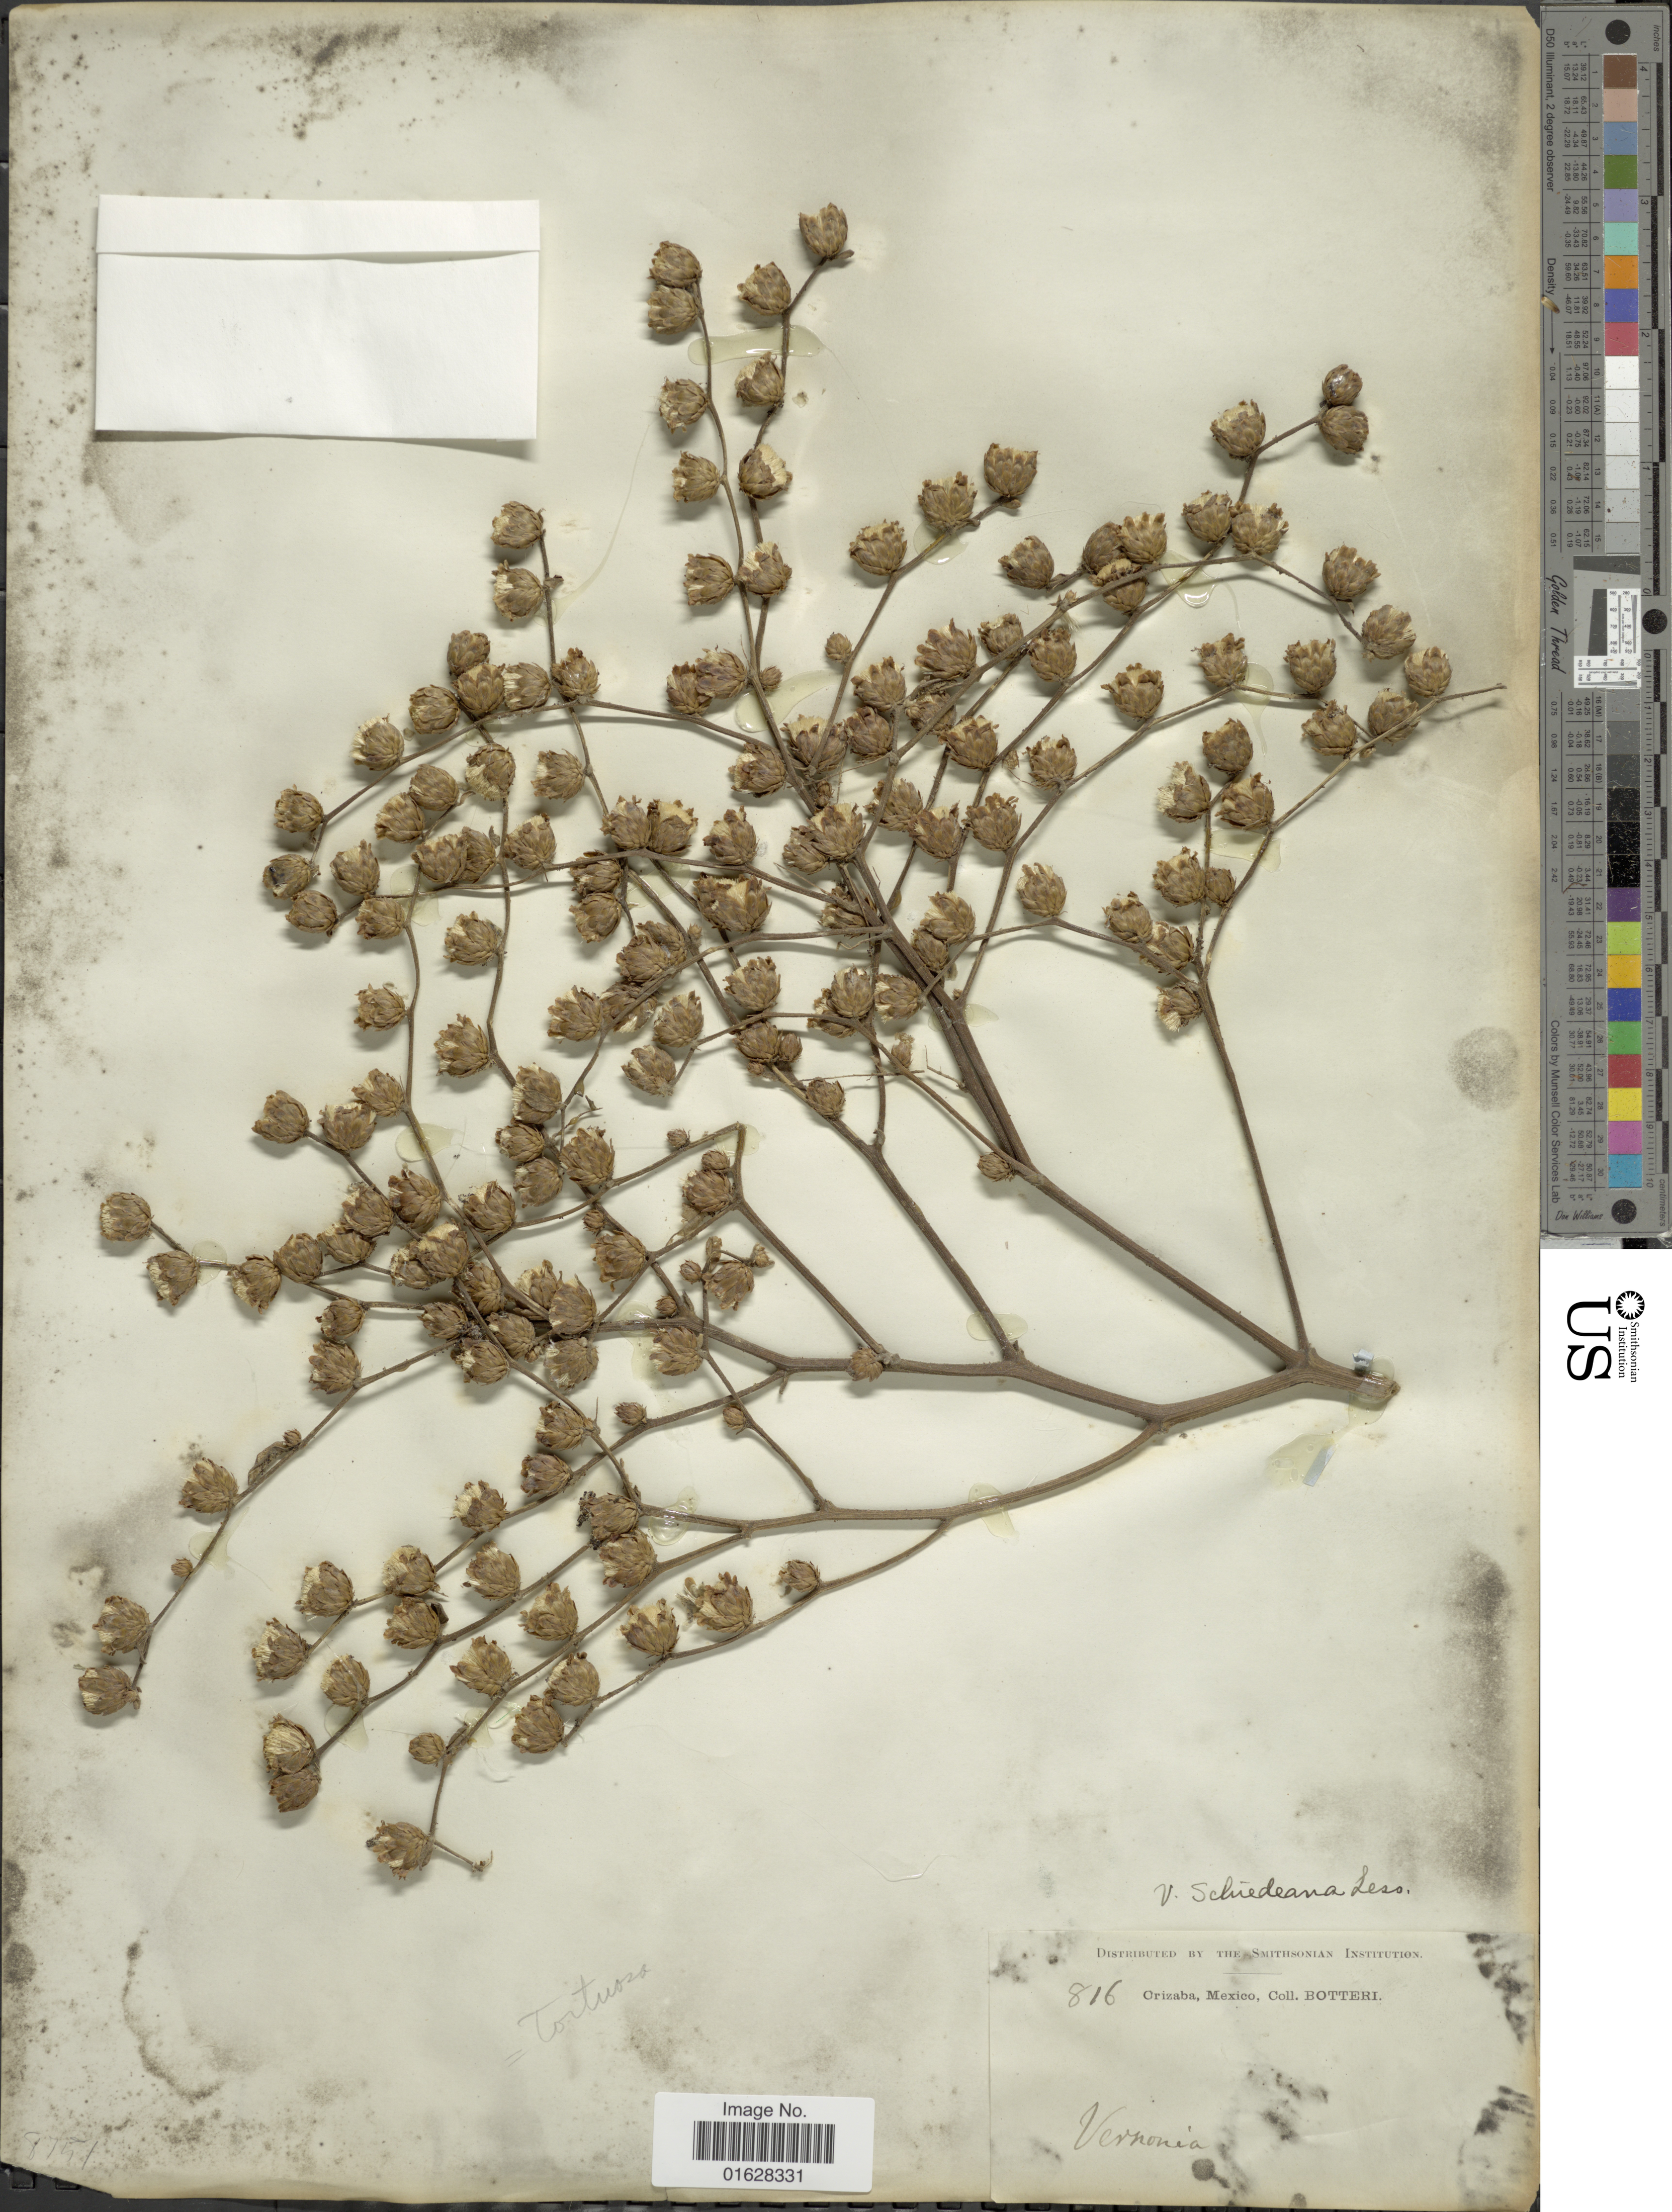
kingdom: Plantae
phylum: Tracheophyta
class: Magnoliopsida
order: Asterales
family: Asteraceae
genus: Lepidaploa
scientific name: Lepidaploa tortuosa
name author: (L.) H. Rob.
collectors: -. Botteri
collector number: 816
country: Mexico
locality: Orizaba